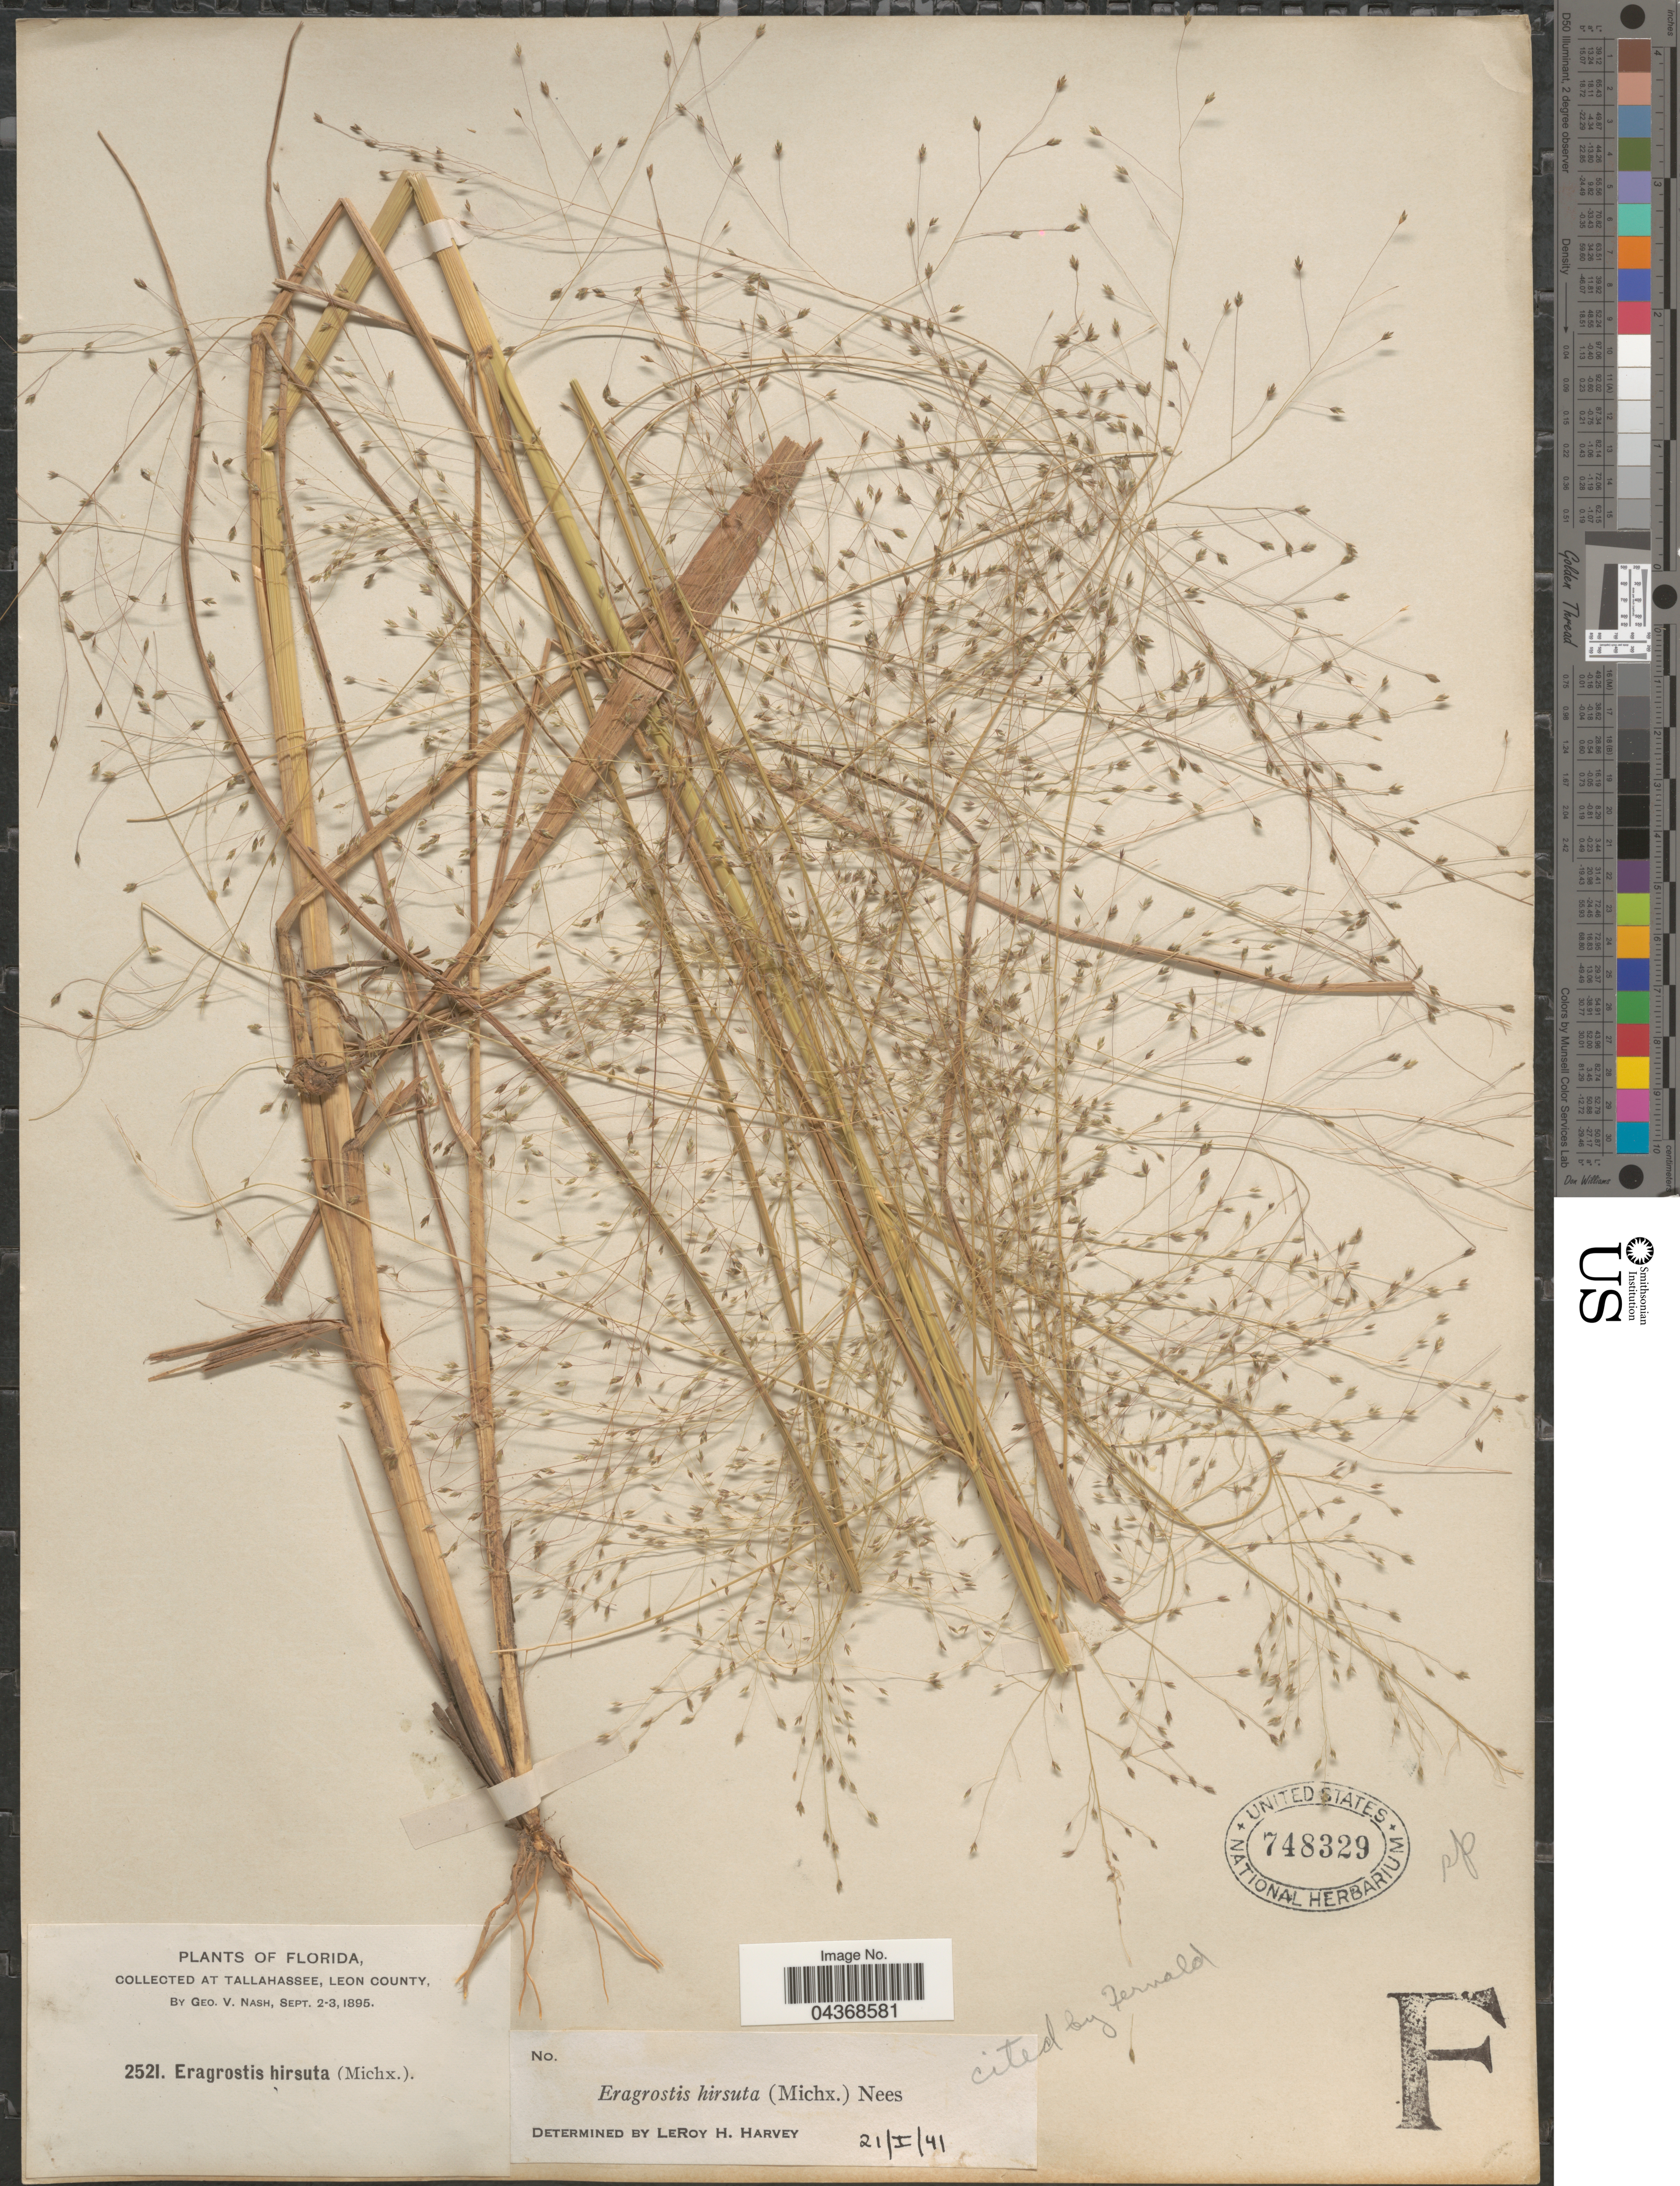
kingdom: Plantae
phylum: Tracheophyta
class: Liliopsida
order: Poales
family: Poaceae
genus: Eragrostis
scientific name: Eragrostis hirsuta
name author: (Michx.) Nees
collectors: G. V. Nash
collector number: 2521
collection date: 1895-09-02/1895-09-03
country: United States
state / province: Florida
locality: At Tallahassee, Leon County.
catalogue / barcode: US 748329